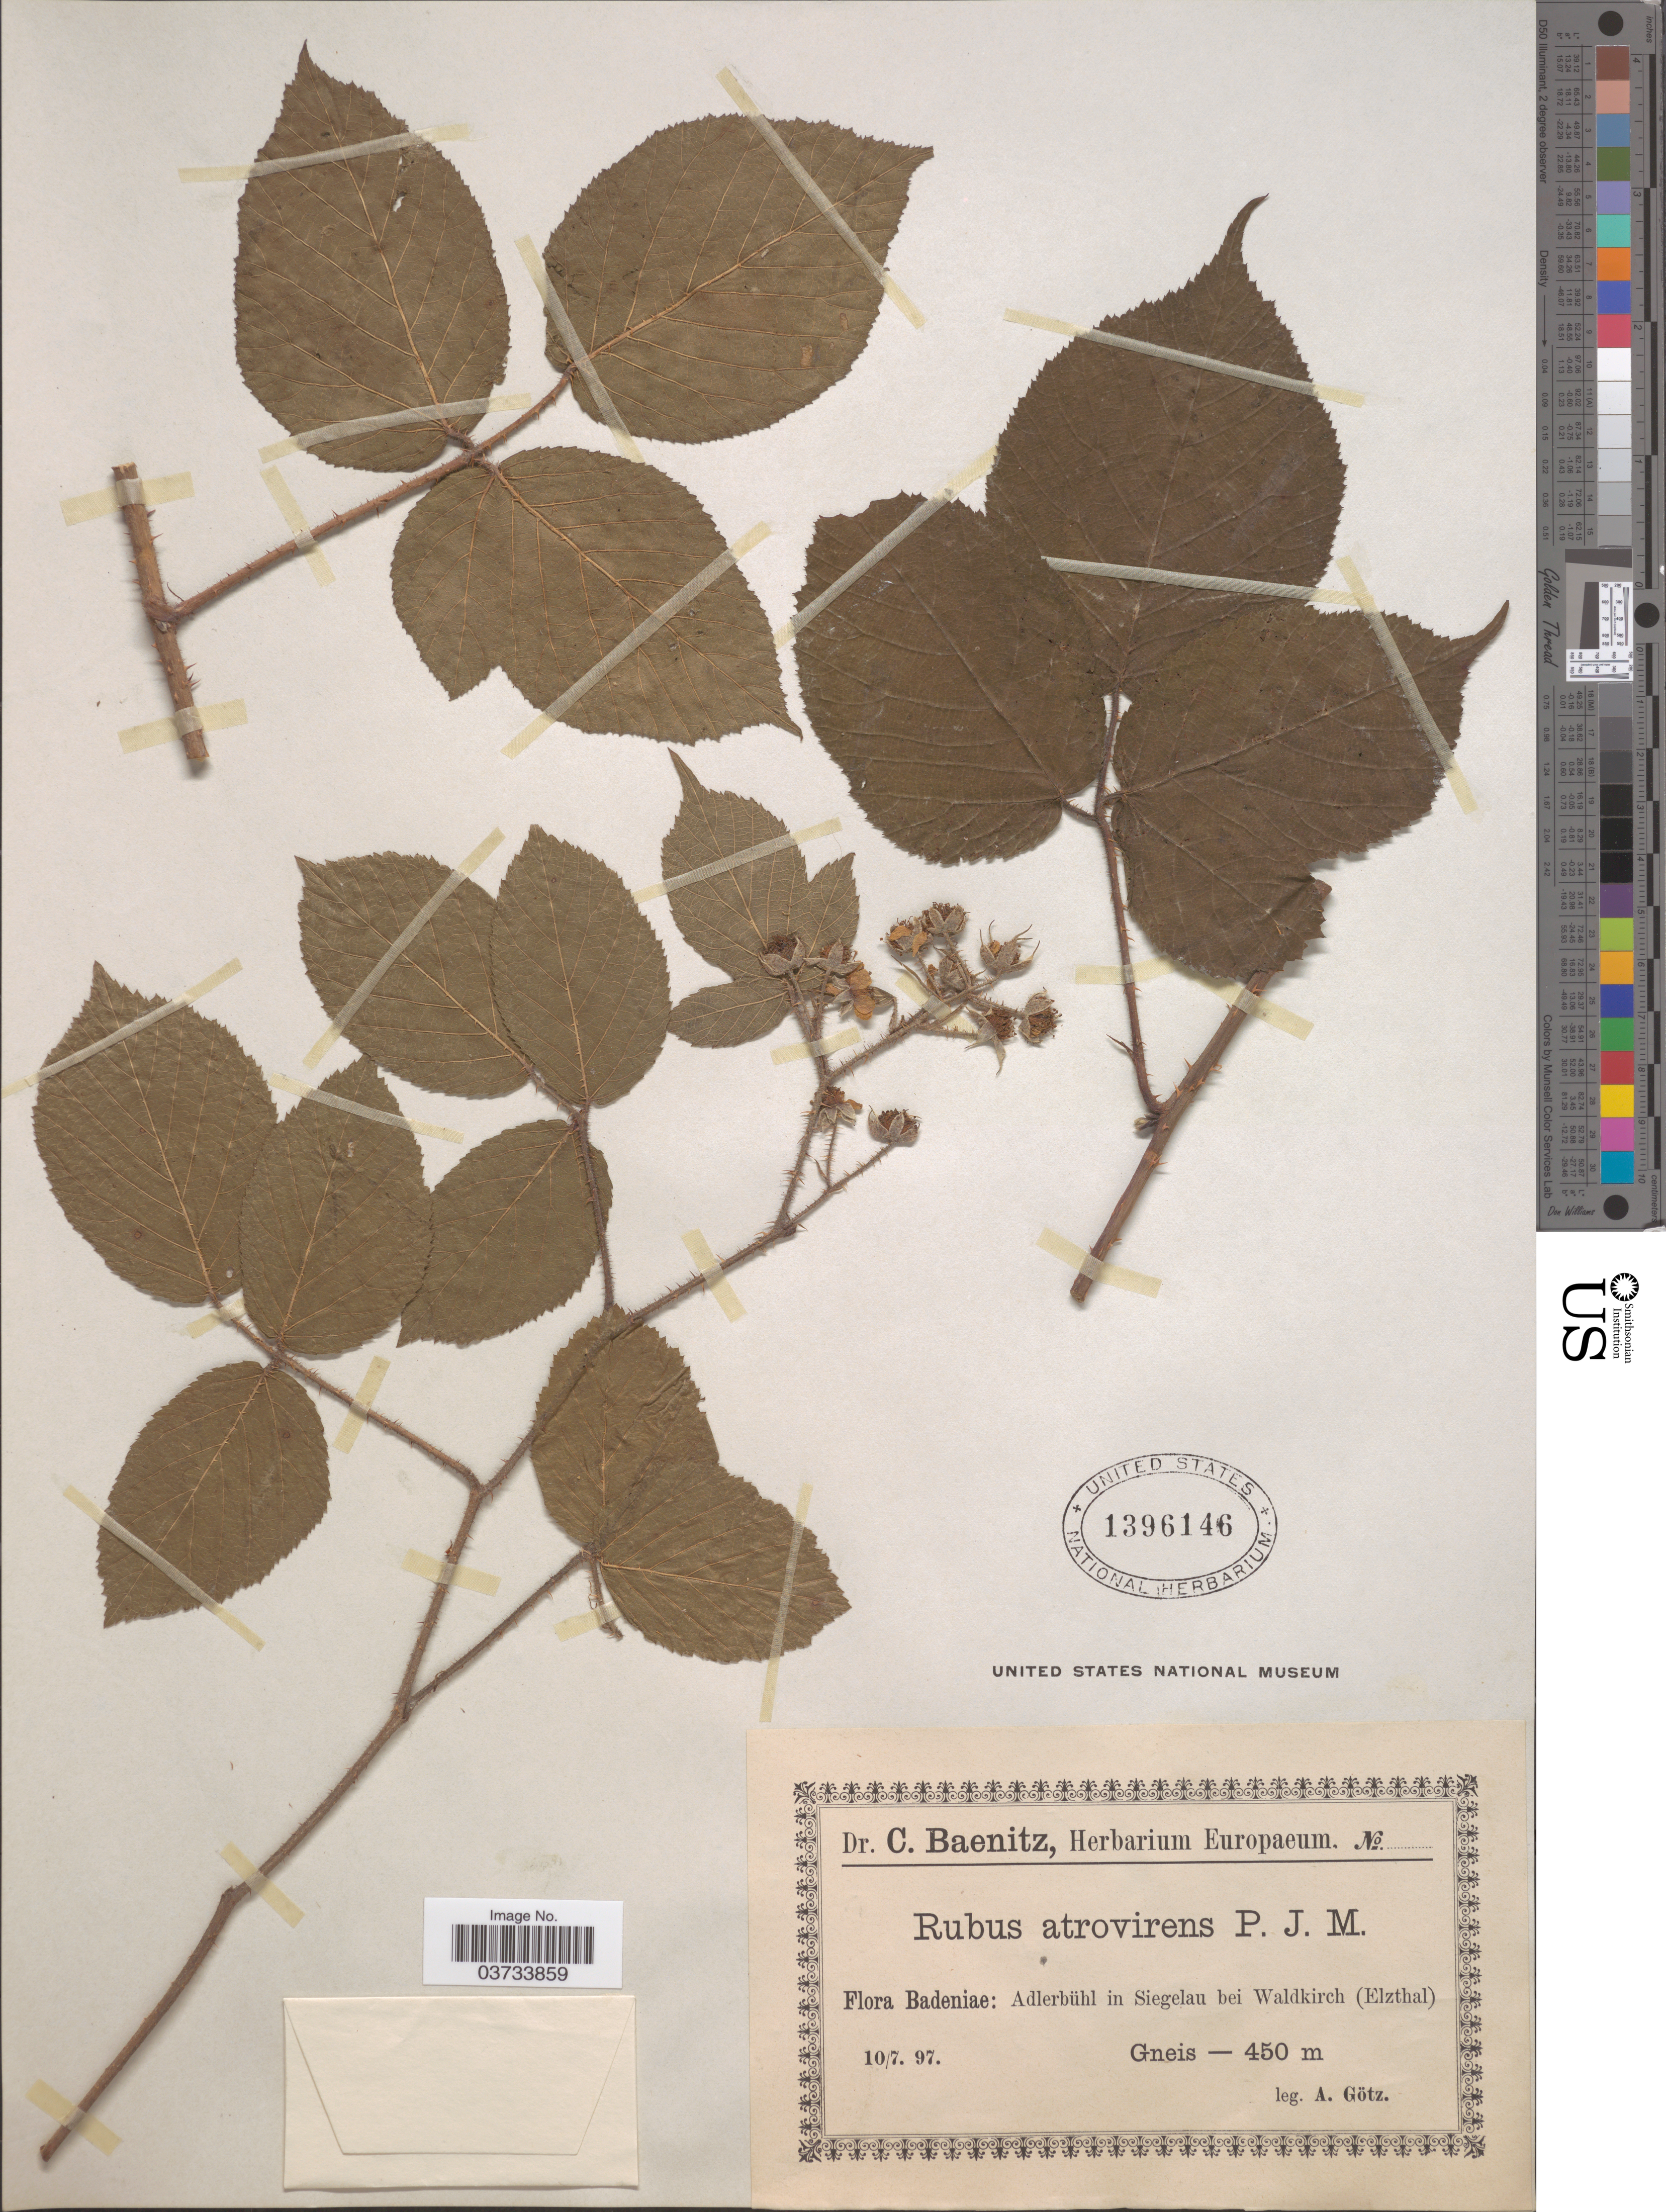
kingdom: Plantae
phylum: Tracheophyta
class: Magnoliopsida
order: Rosales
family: Rosaceae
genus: Rubus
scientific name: Rubus atrovirens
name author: P.J. Müll.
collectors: A. Götz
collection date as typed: Transcribed d/m/y: 10/7/97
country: Germany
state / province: Baden-Württemberg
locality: Badeniae: Adlerbühl in Siegelau bei Waldkirch (Elzthal).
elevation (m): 450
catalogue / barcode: US 1396146